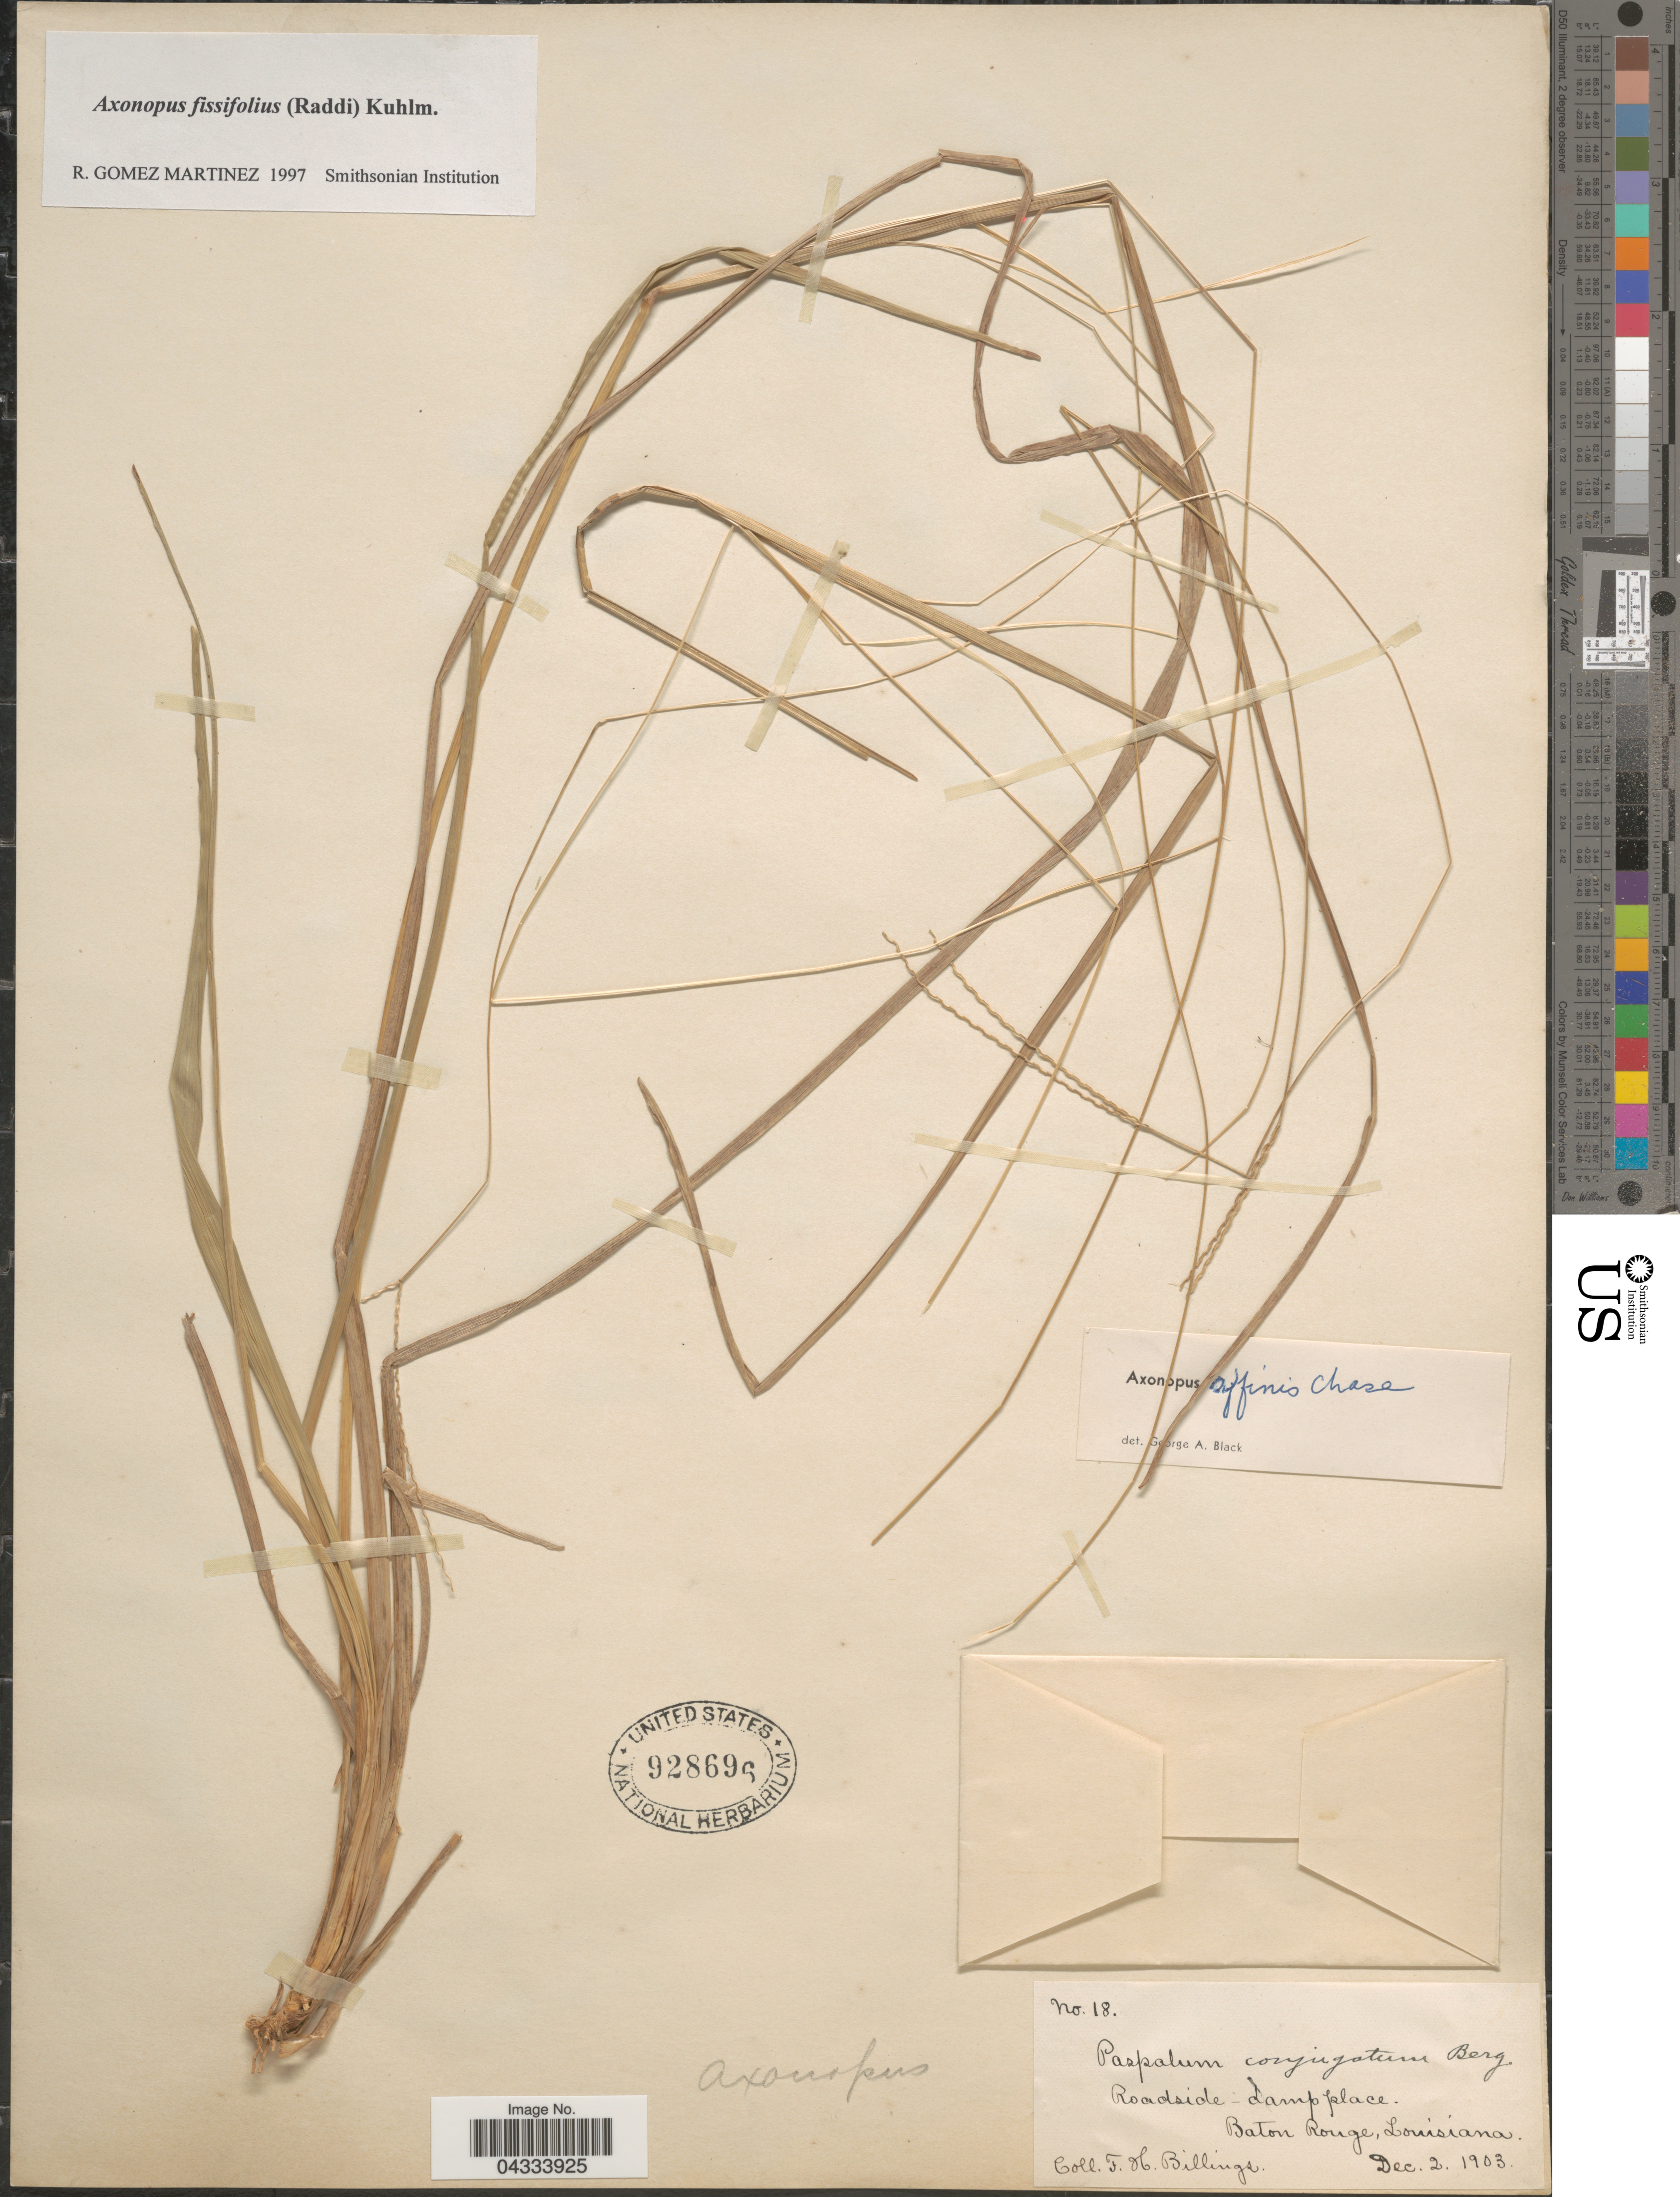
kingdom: Plantae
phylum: Tracheophyta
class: Liliopsida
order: Poales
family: Poaceae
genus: Axonopus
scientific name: Axonopus fissifolius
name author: (Raddi) Kuhlm.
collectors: F. Billings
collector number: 18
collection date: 1903-12-02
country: United States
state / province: Louisiana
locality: Baton Rouge.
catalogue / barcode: US 928696